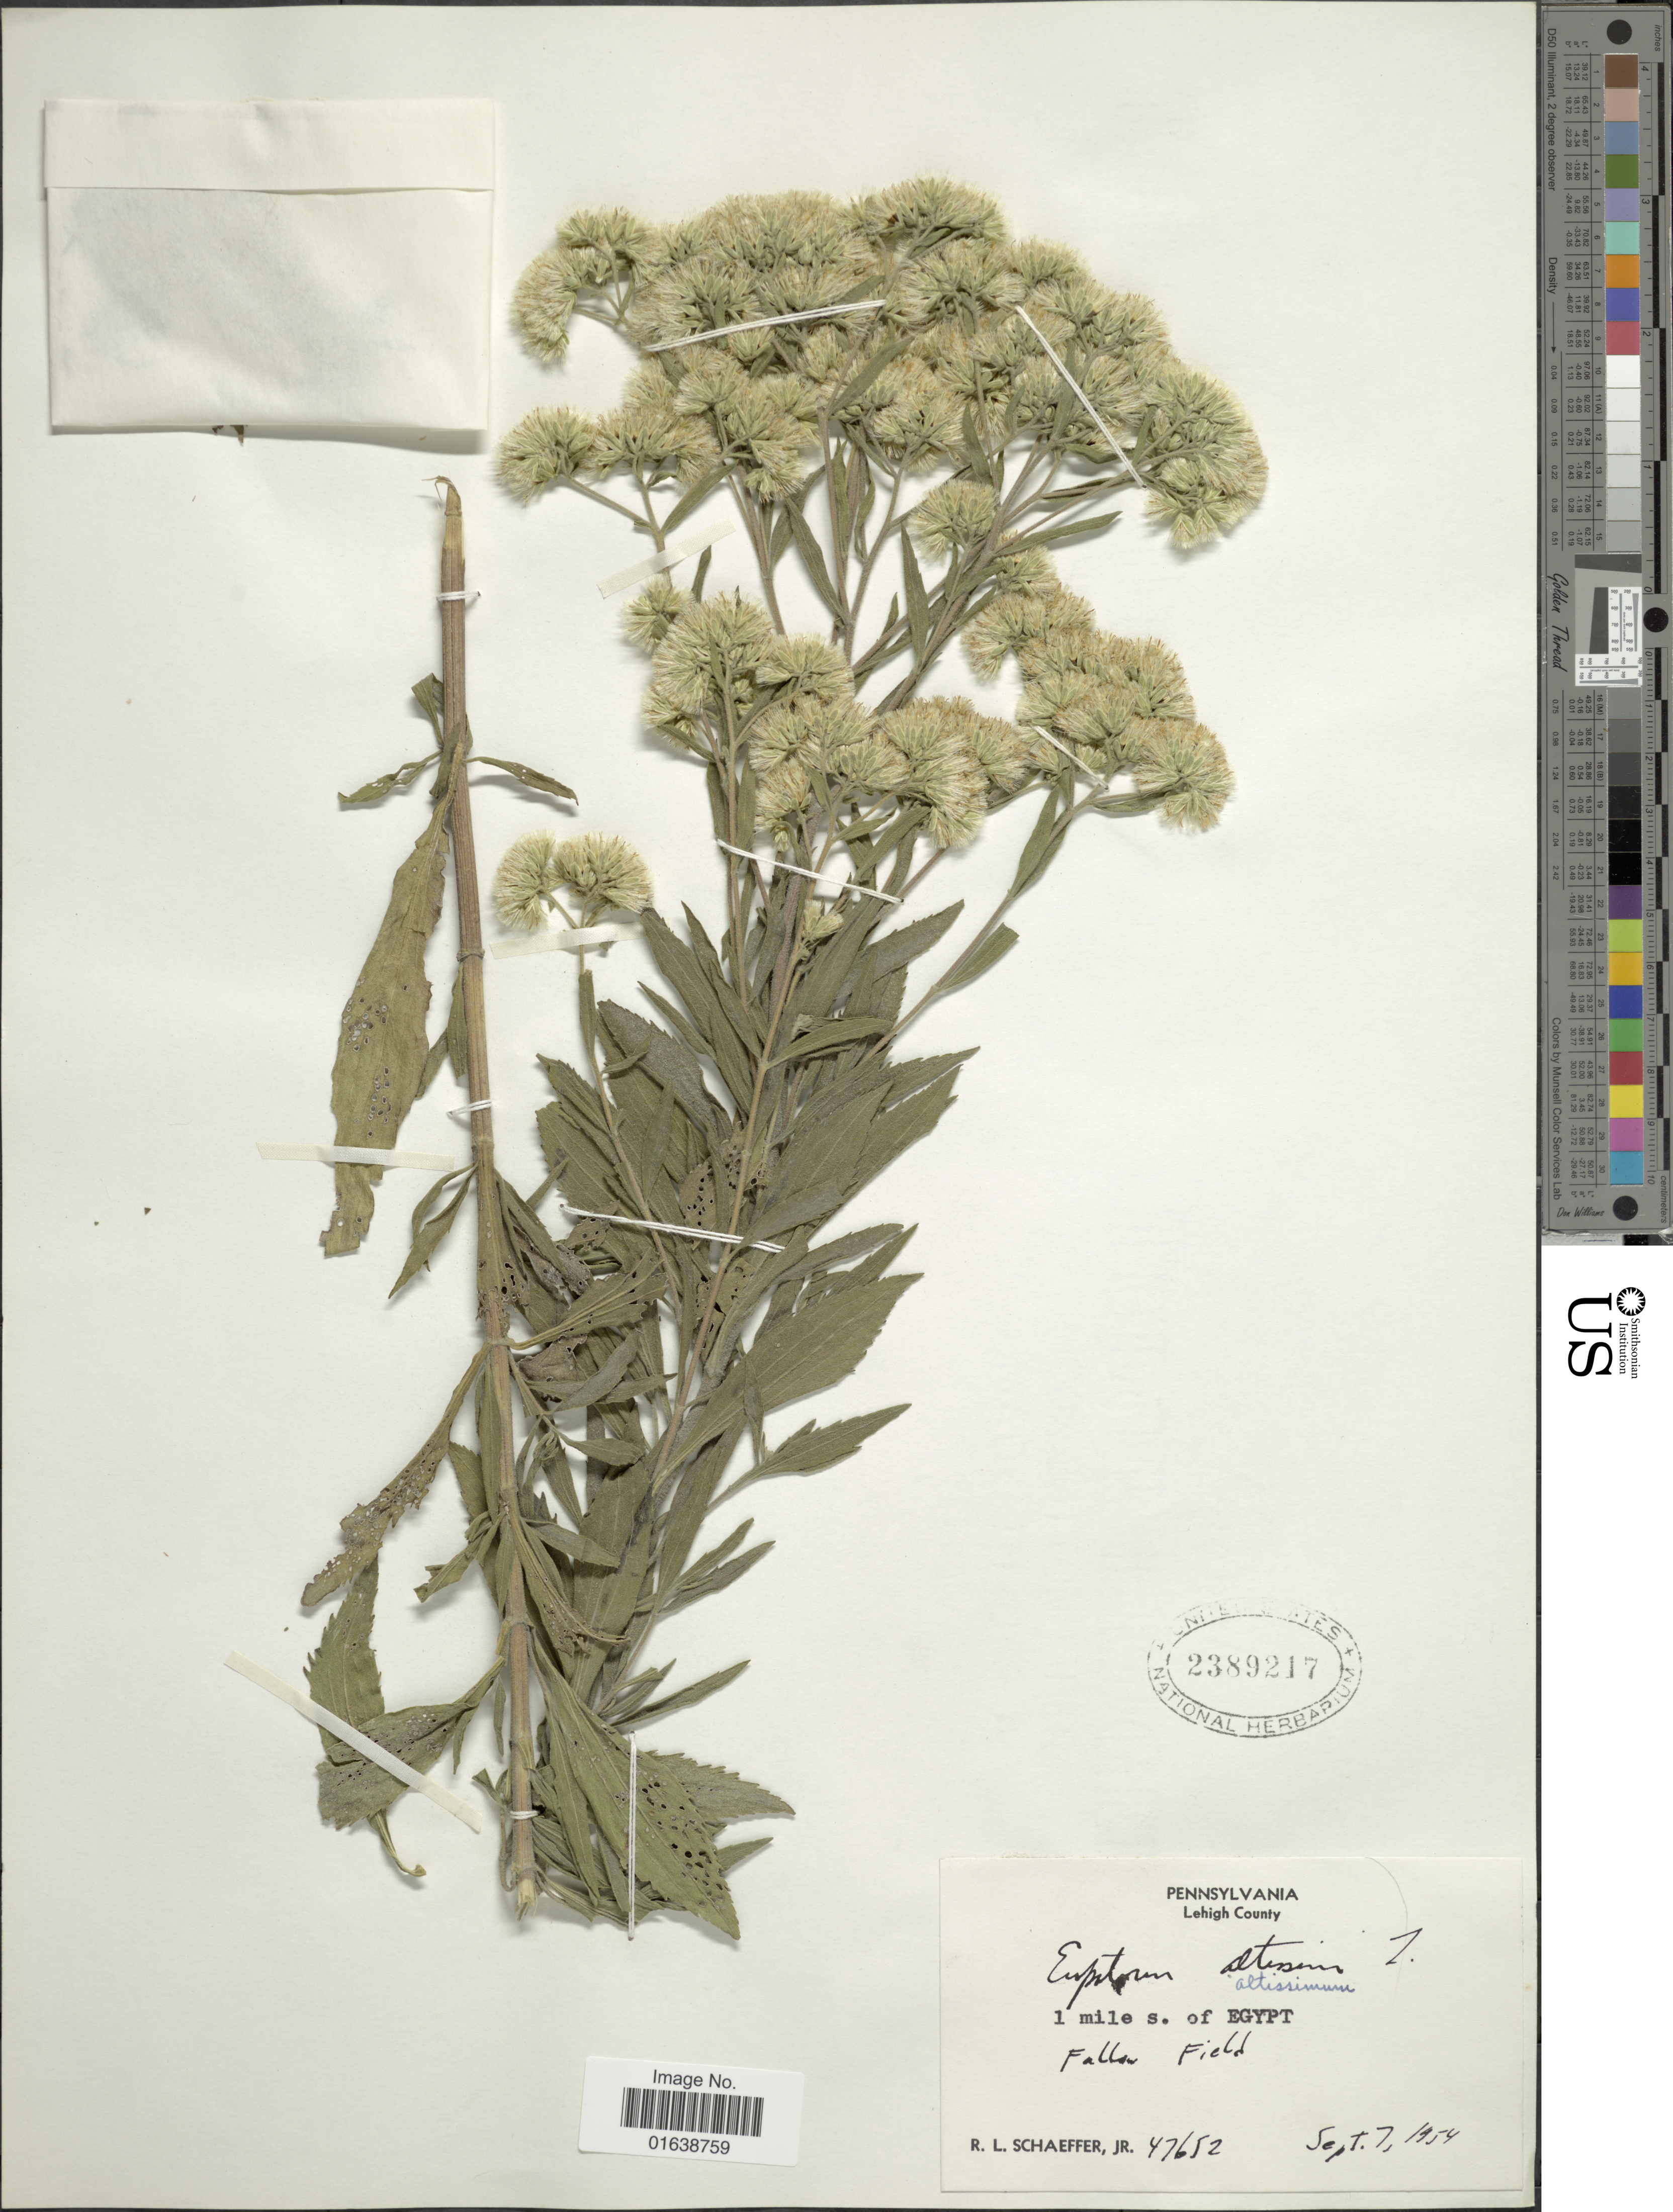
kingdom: Plantae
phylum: Tracheophyta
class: Magnoliopsida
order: Asterales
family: Asteraceae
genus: Eupatorium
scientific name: Eupatorium altissimum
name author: L.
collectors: R. L. Schaeffer Jr.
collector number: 47652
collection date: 1954-09-07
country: United States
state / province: Pennsylvania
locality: Pennsylvania. Lehigh County/ 1 mile s. of Egypt. Fallen Field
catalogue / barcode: US 2389217